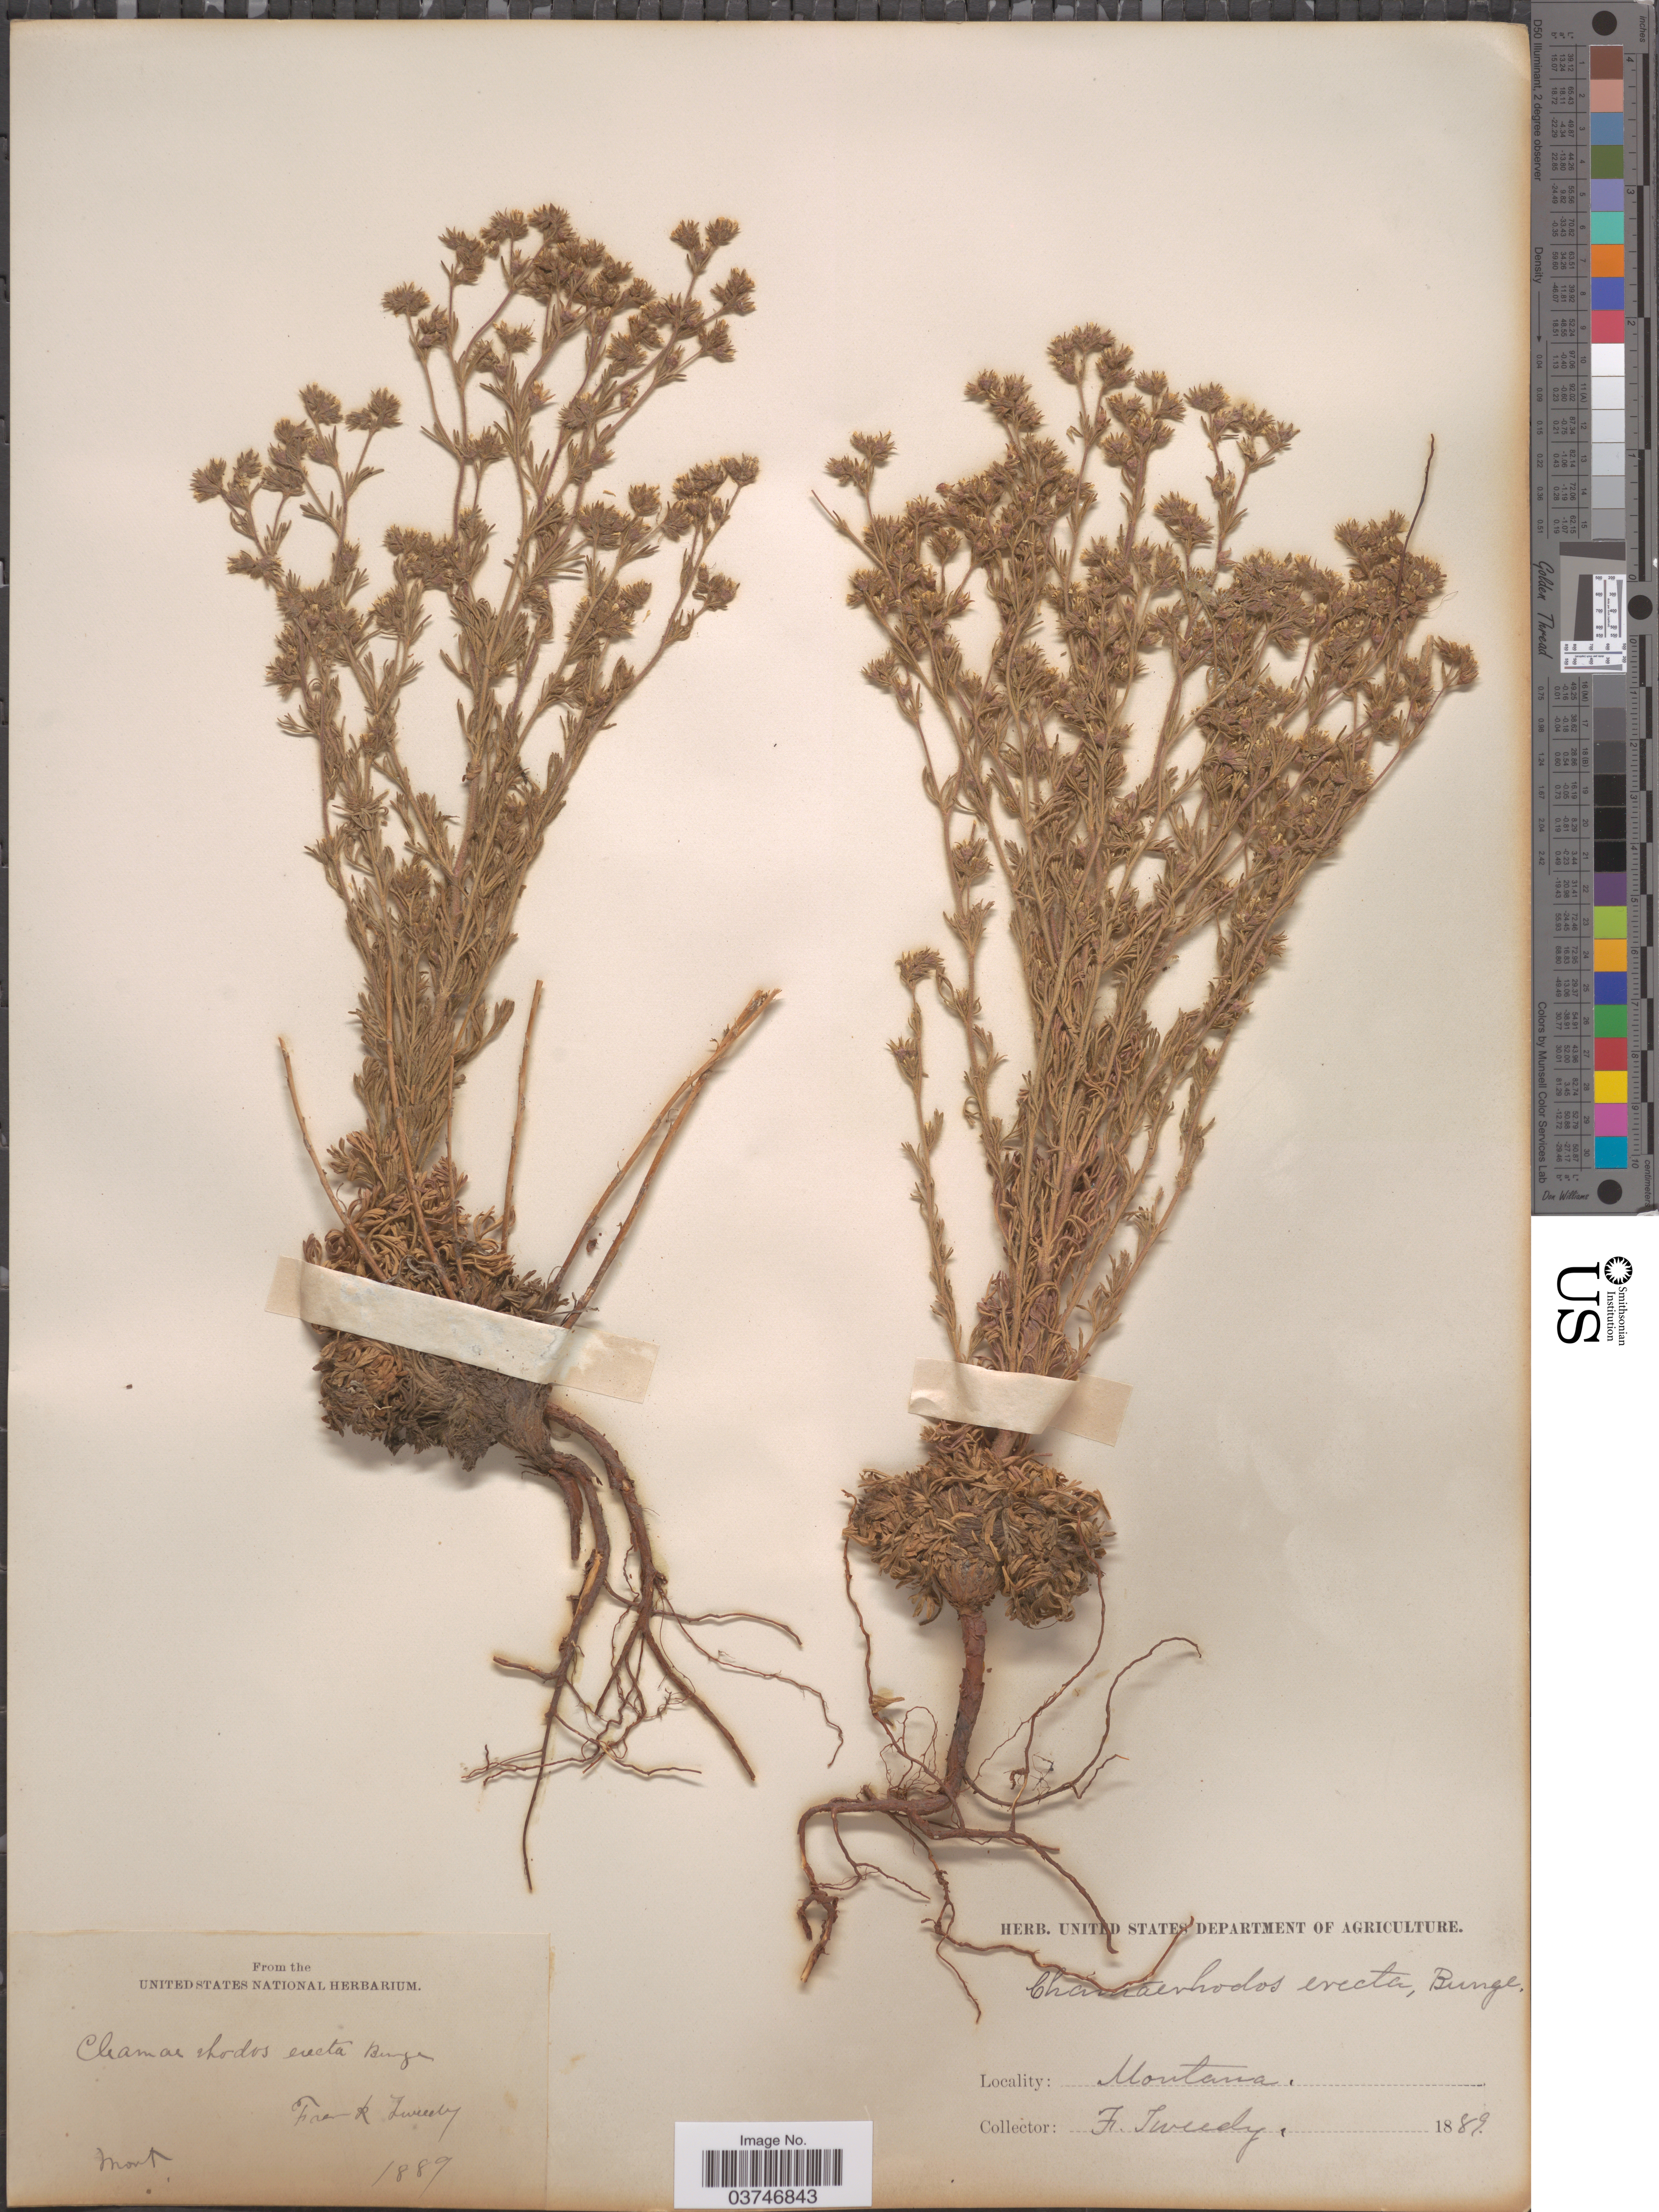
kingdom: Plantae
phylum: Tracheophyta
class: Magnoliopsida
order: Rosales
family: Rosaceae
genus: Chamaerhodos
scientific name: Chamaerhodos erecta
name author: (L.) Bunge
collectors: F. Tweedy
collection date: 1889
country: United States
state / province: Montana